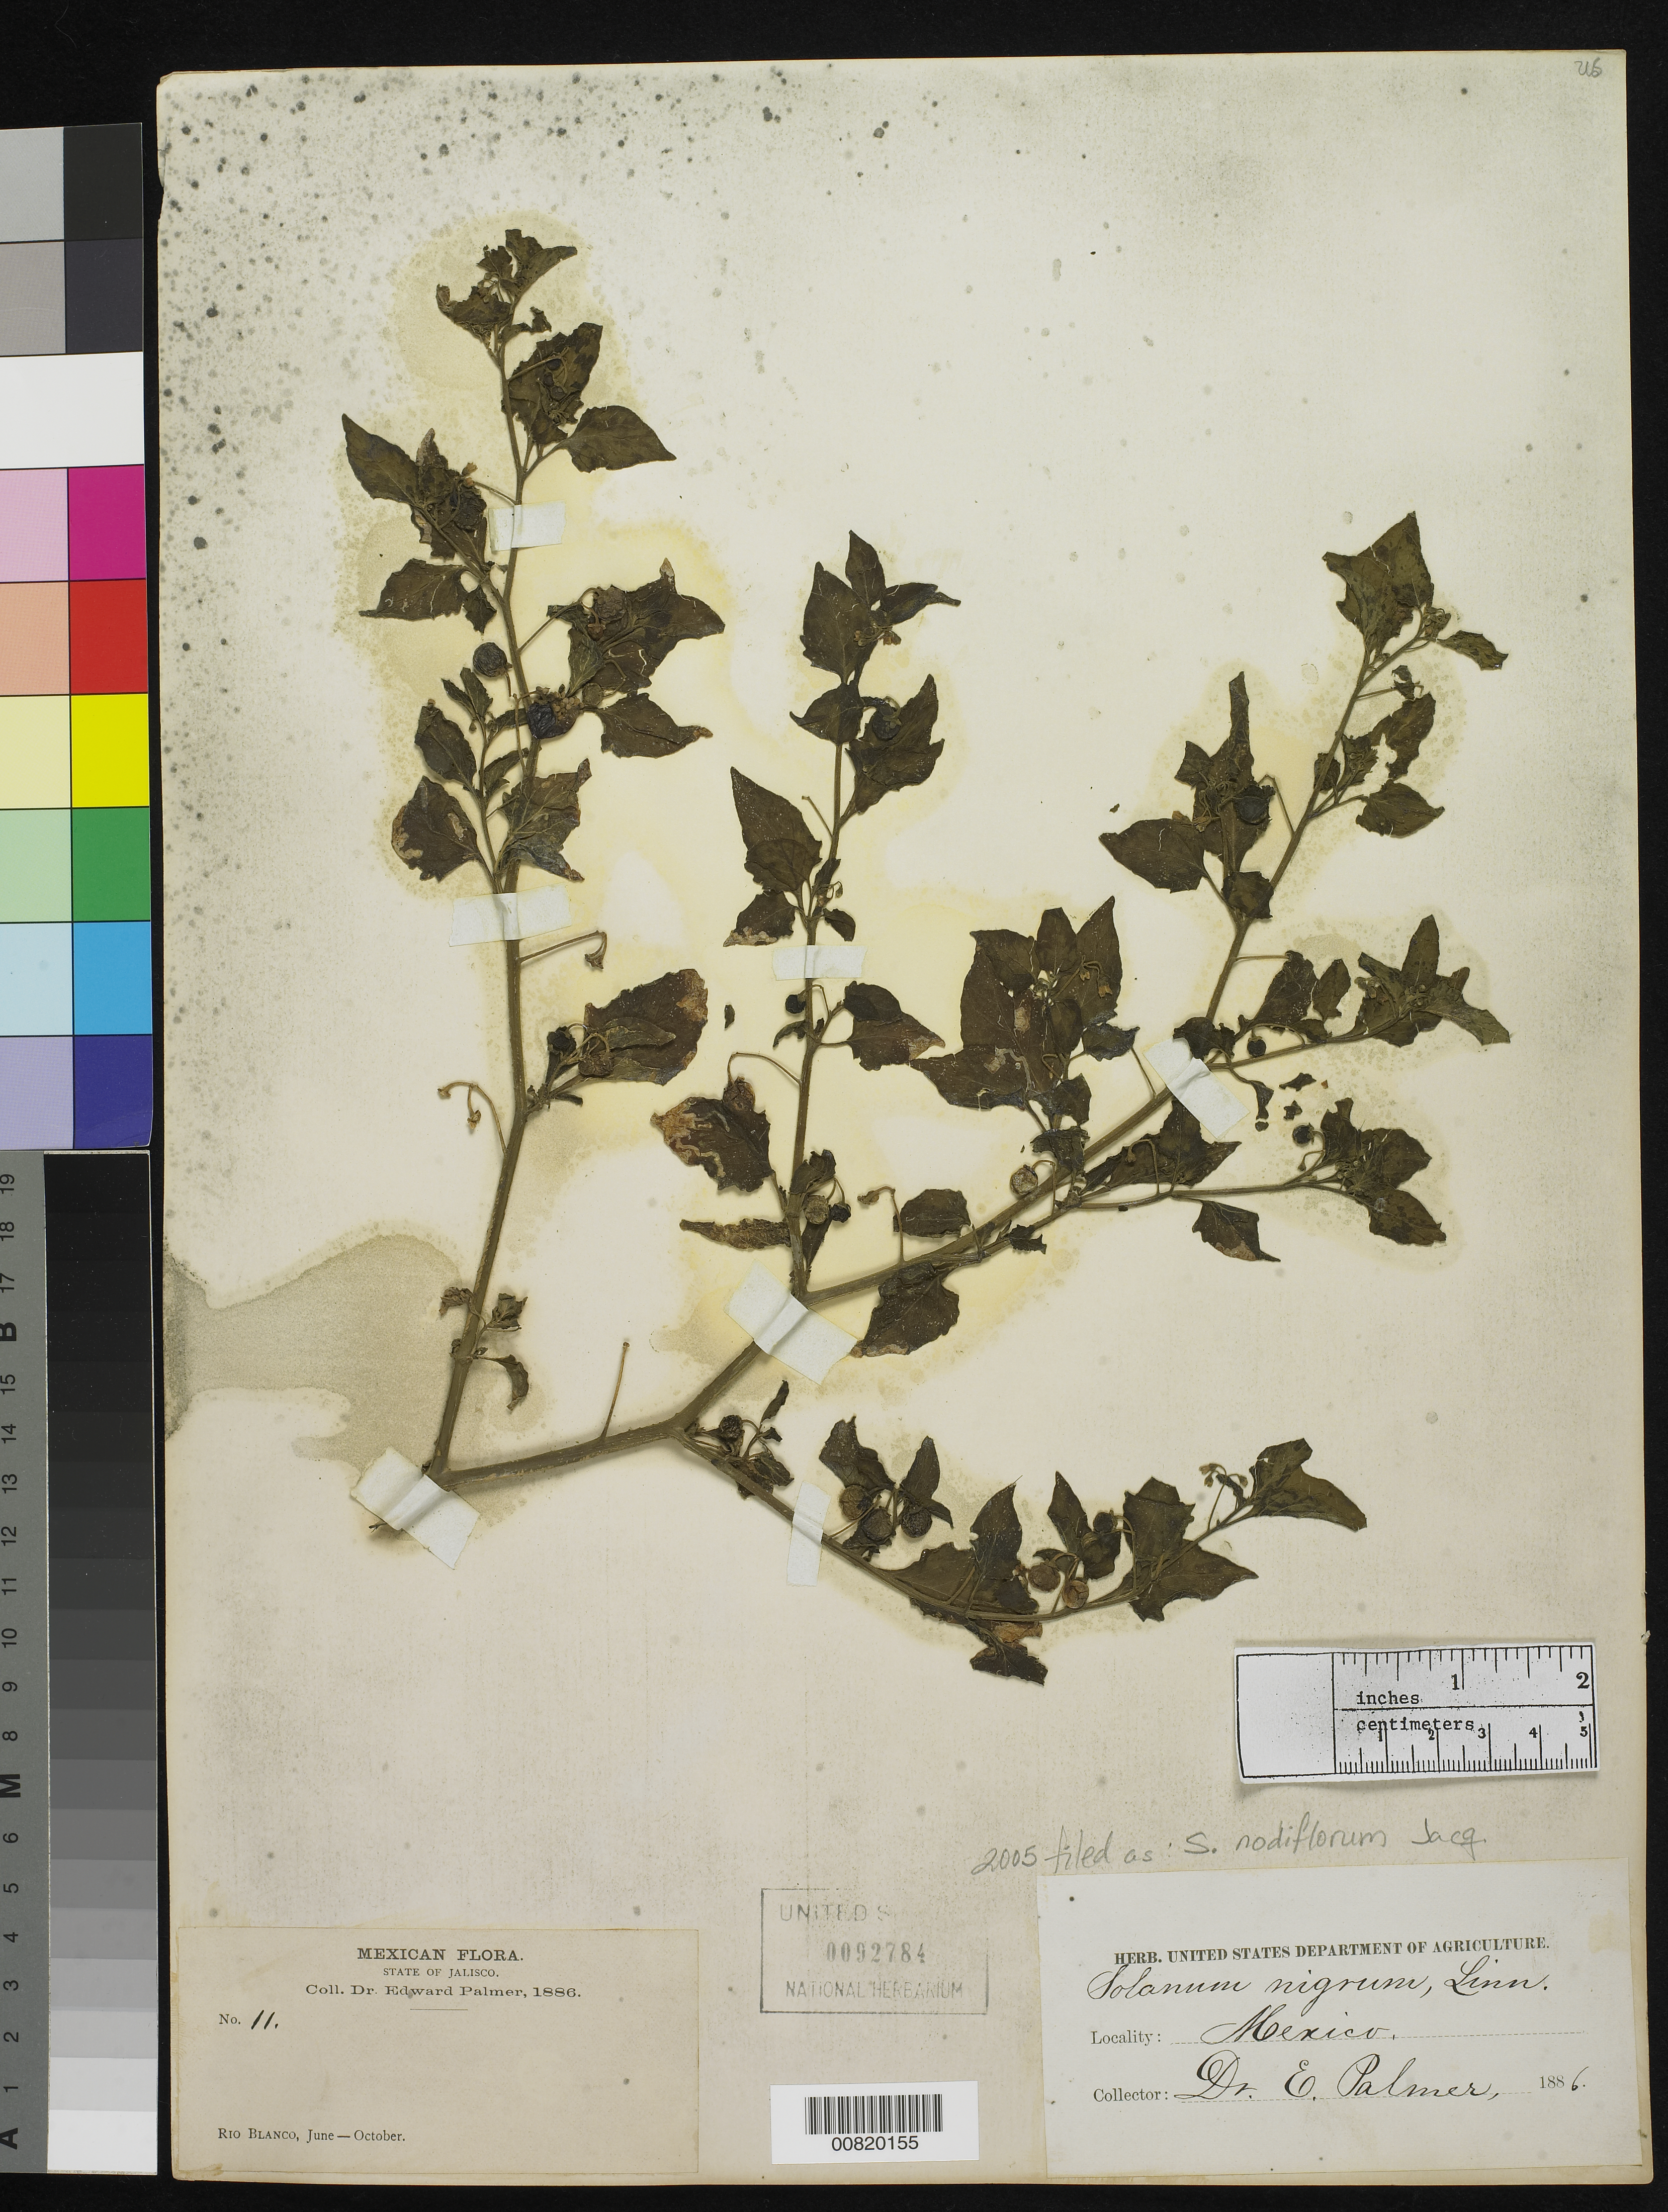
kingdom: Plantae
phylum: Tracheophyta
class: Magnoliopsida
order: Solanales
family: Solanaceae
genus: Solanum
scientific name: Solanum americanum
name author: Mill.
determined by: Knapp, S. D.; Särkinen, T.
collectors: E. Palmer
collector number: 11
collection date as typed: Jun 1886 to -- Oct 1886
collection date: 1886-06/1886-10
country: Mexico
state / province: Jalisco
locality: Rio Blanco, Jalisco.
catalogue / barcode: US 92784